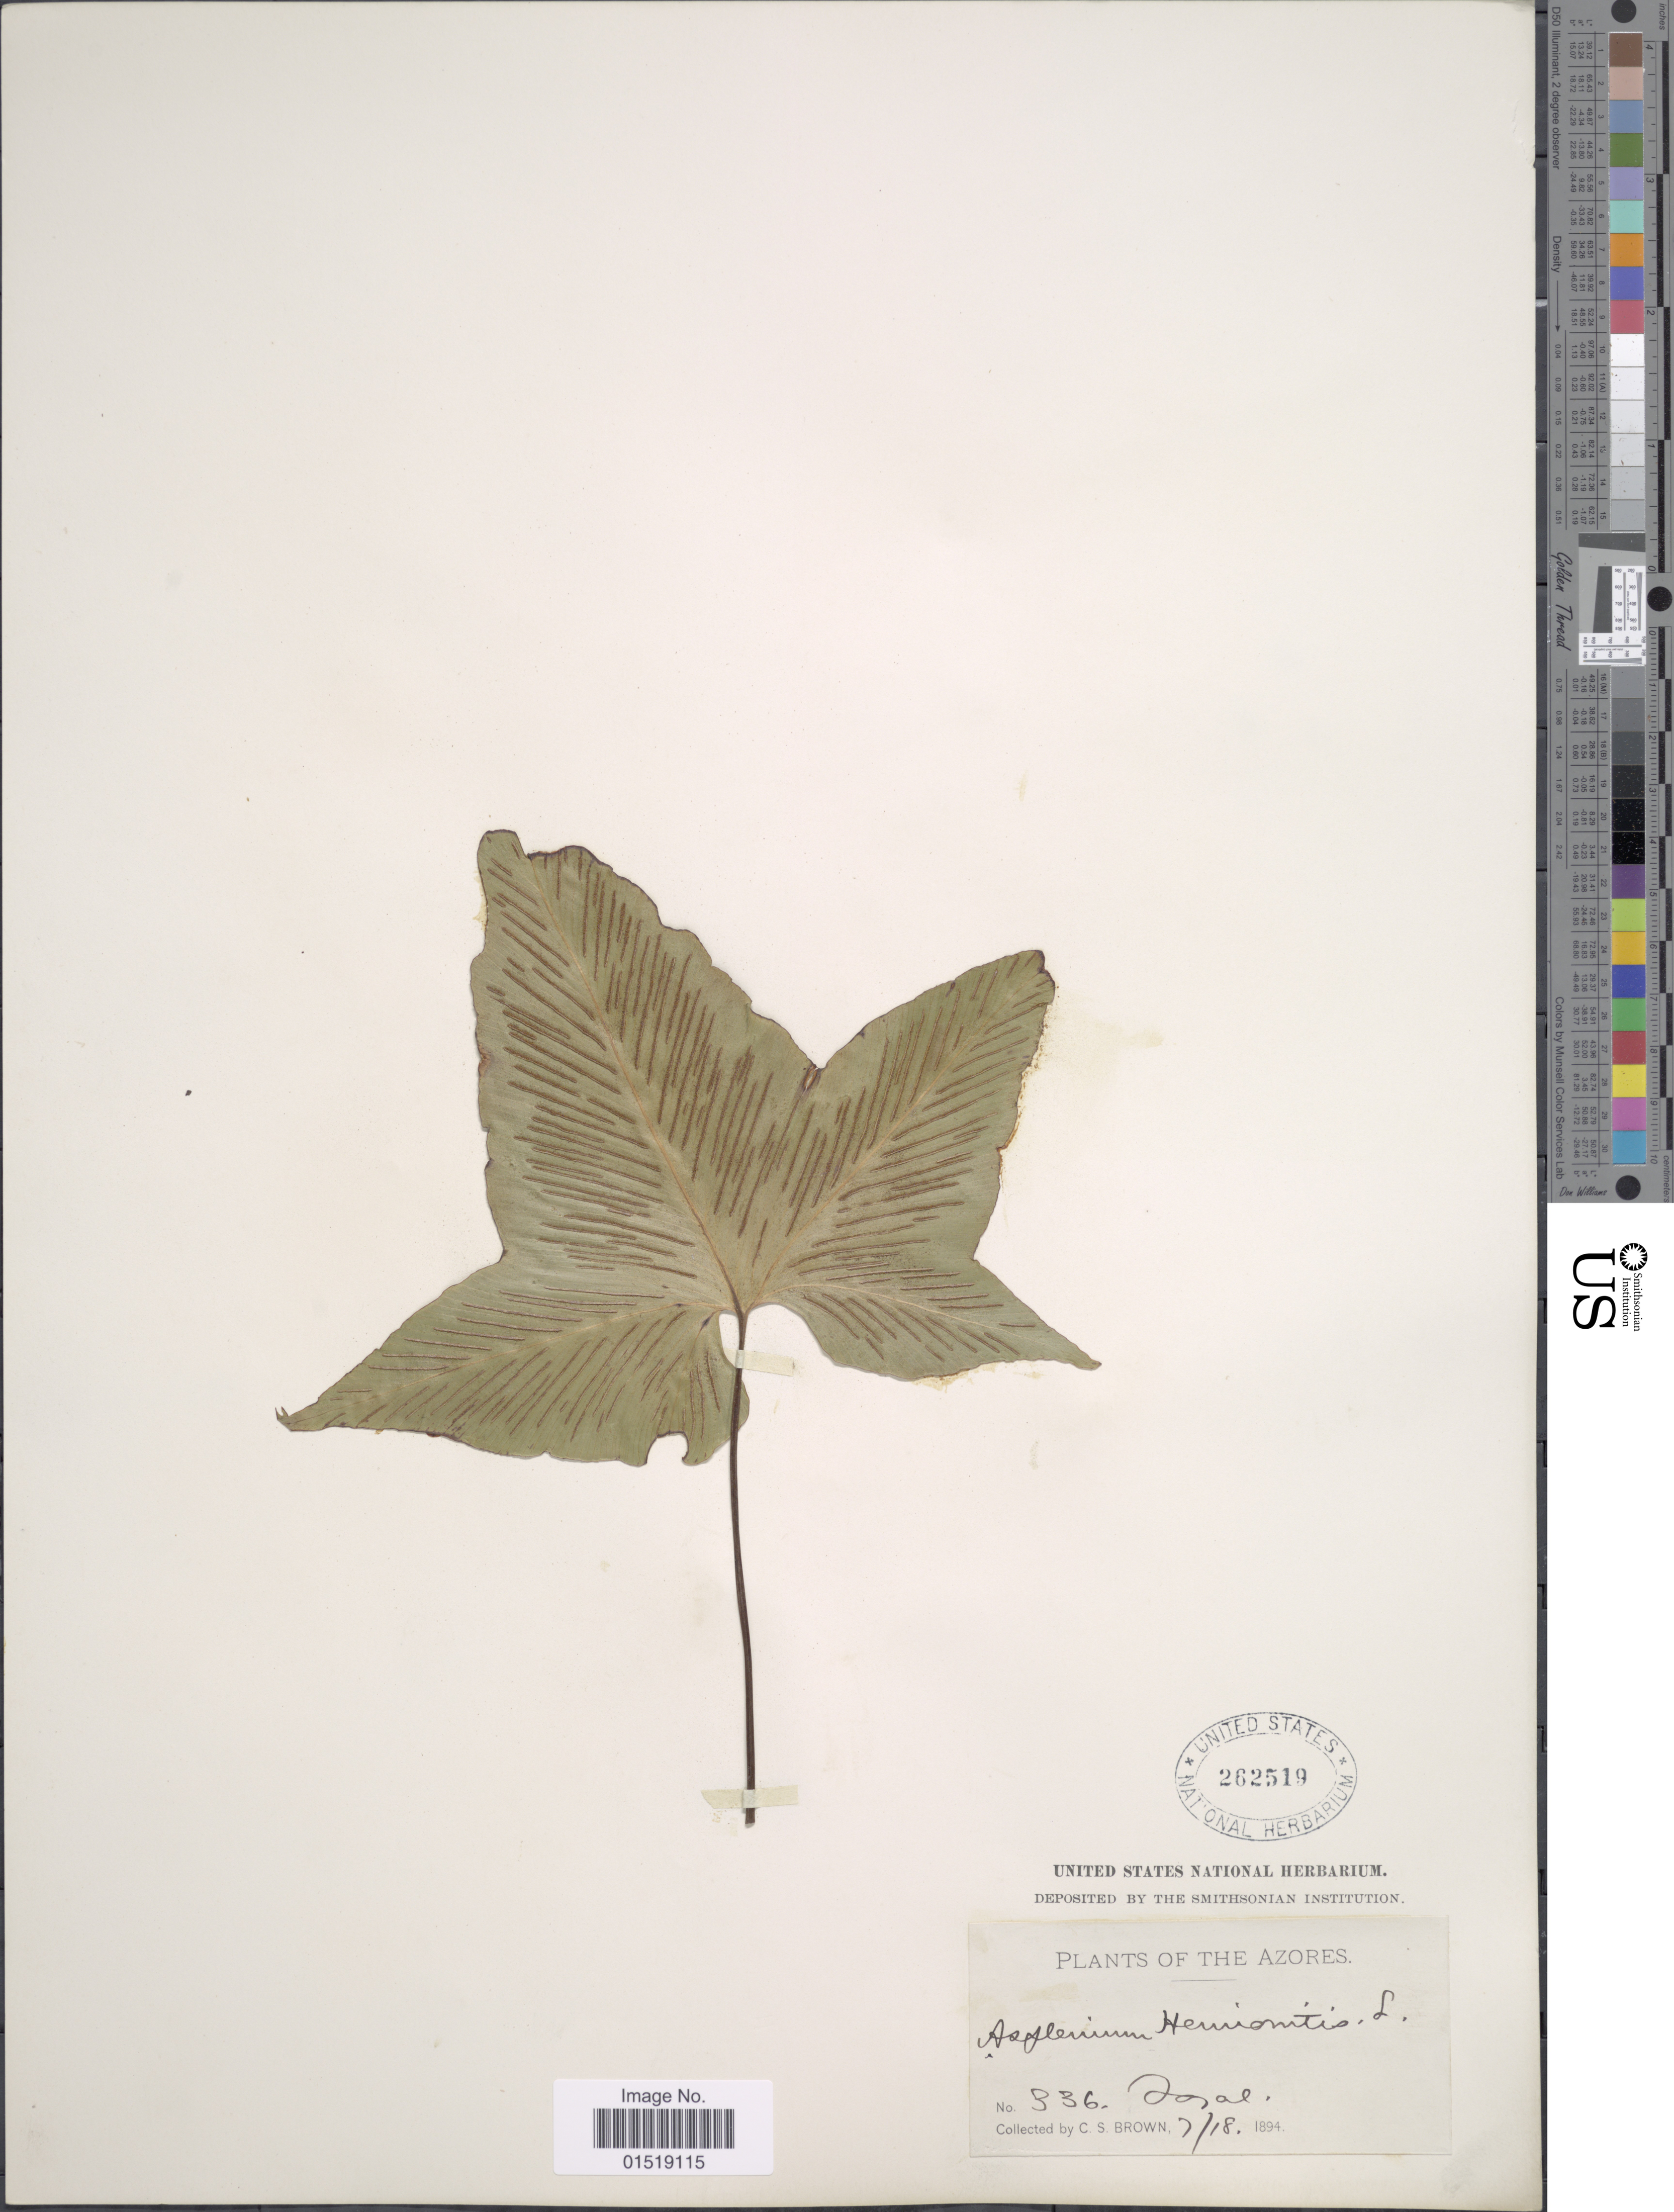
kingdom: Plantae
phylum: Tracheophyta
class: Polypodiopsida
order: Polypodiales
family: Aspleniaceae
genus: Asplenium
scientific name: Asplenium hemionitis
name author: L.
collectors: C. S. Brown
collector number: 336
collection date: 1894-07-18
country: Portugal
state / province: Azores (Aut. Reg.)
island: Faial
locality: Faial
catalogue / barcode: US 262519